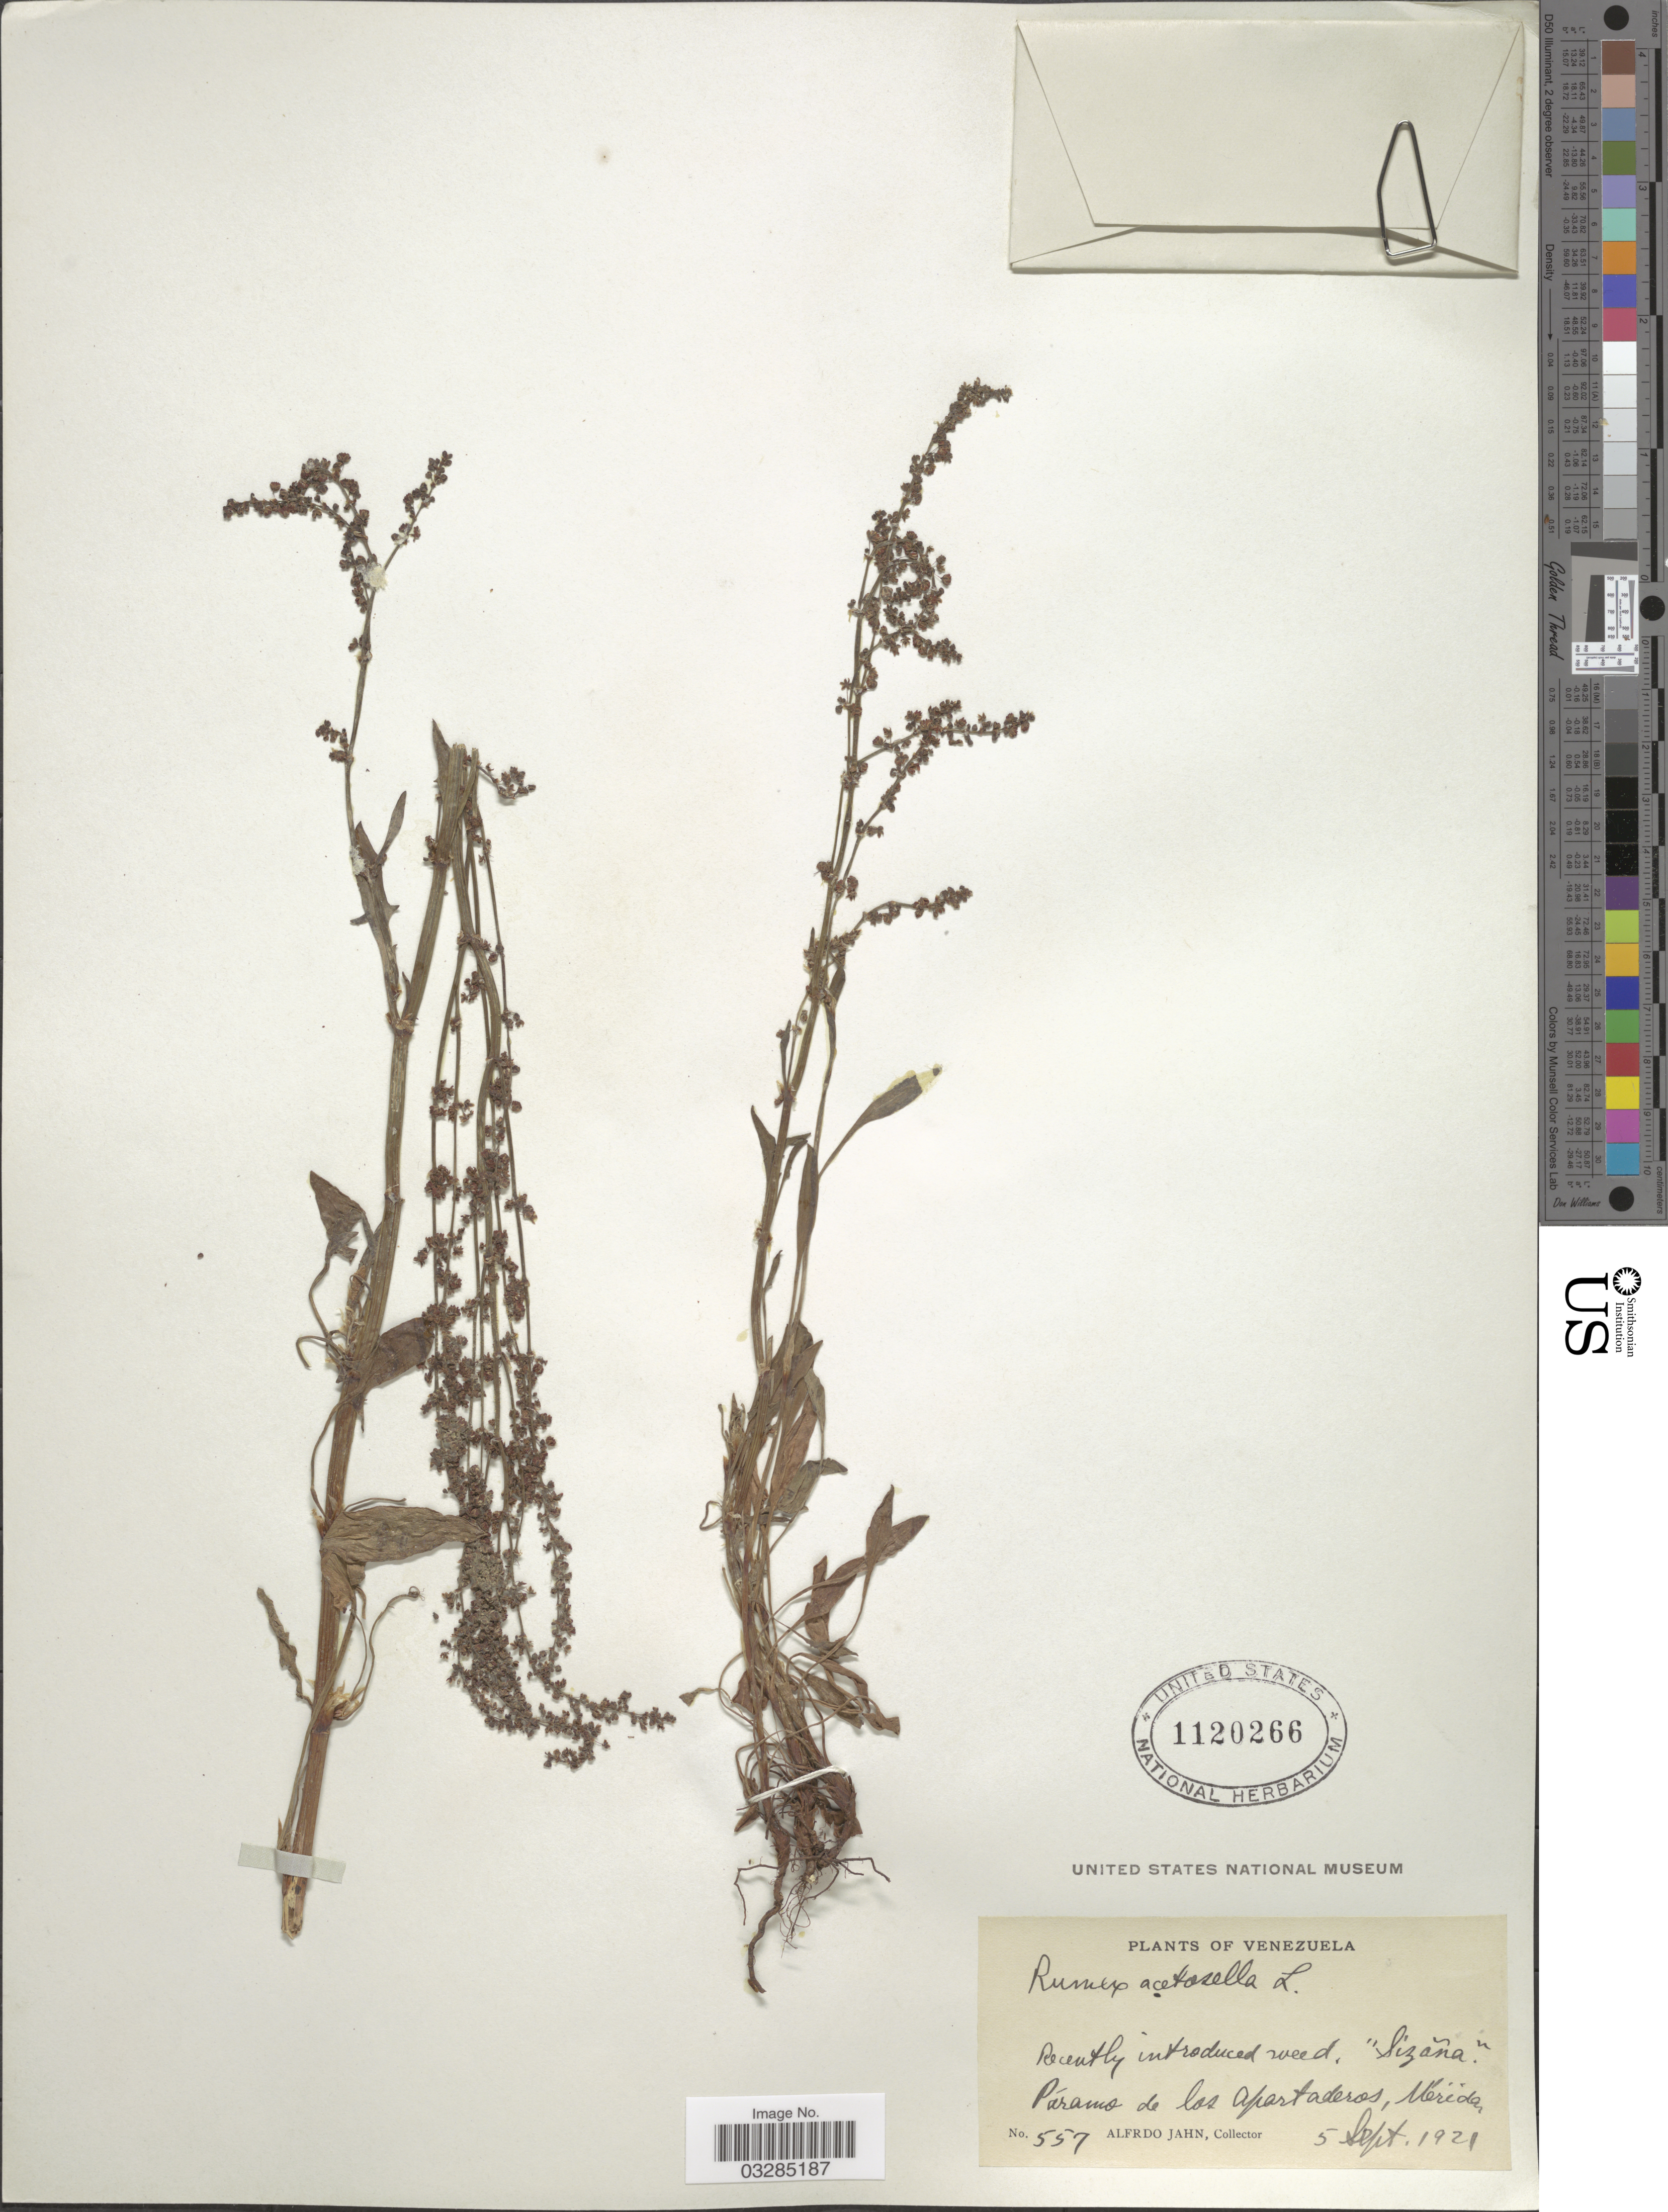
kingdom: Plantae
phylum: Tracheophyta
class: Magnoliopsida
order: Caryophyllales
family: Polygonaceae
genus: Rumex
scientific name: Rumex acetosella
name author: L.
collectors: A. Jahn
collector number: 557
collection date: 1921-09-05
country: Venezuela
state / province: Mérida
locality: Páramo de los apartaderos.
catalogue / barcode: US 1120266